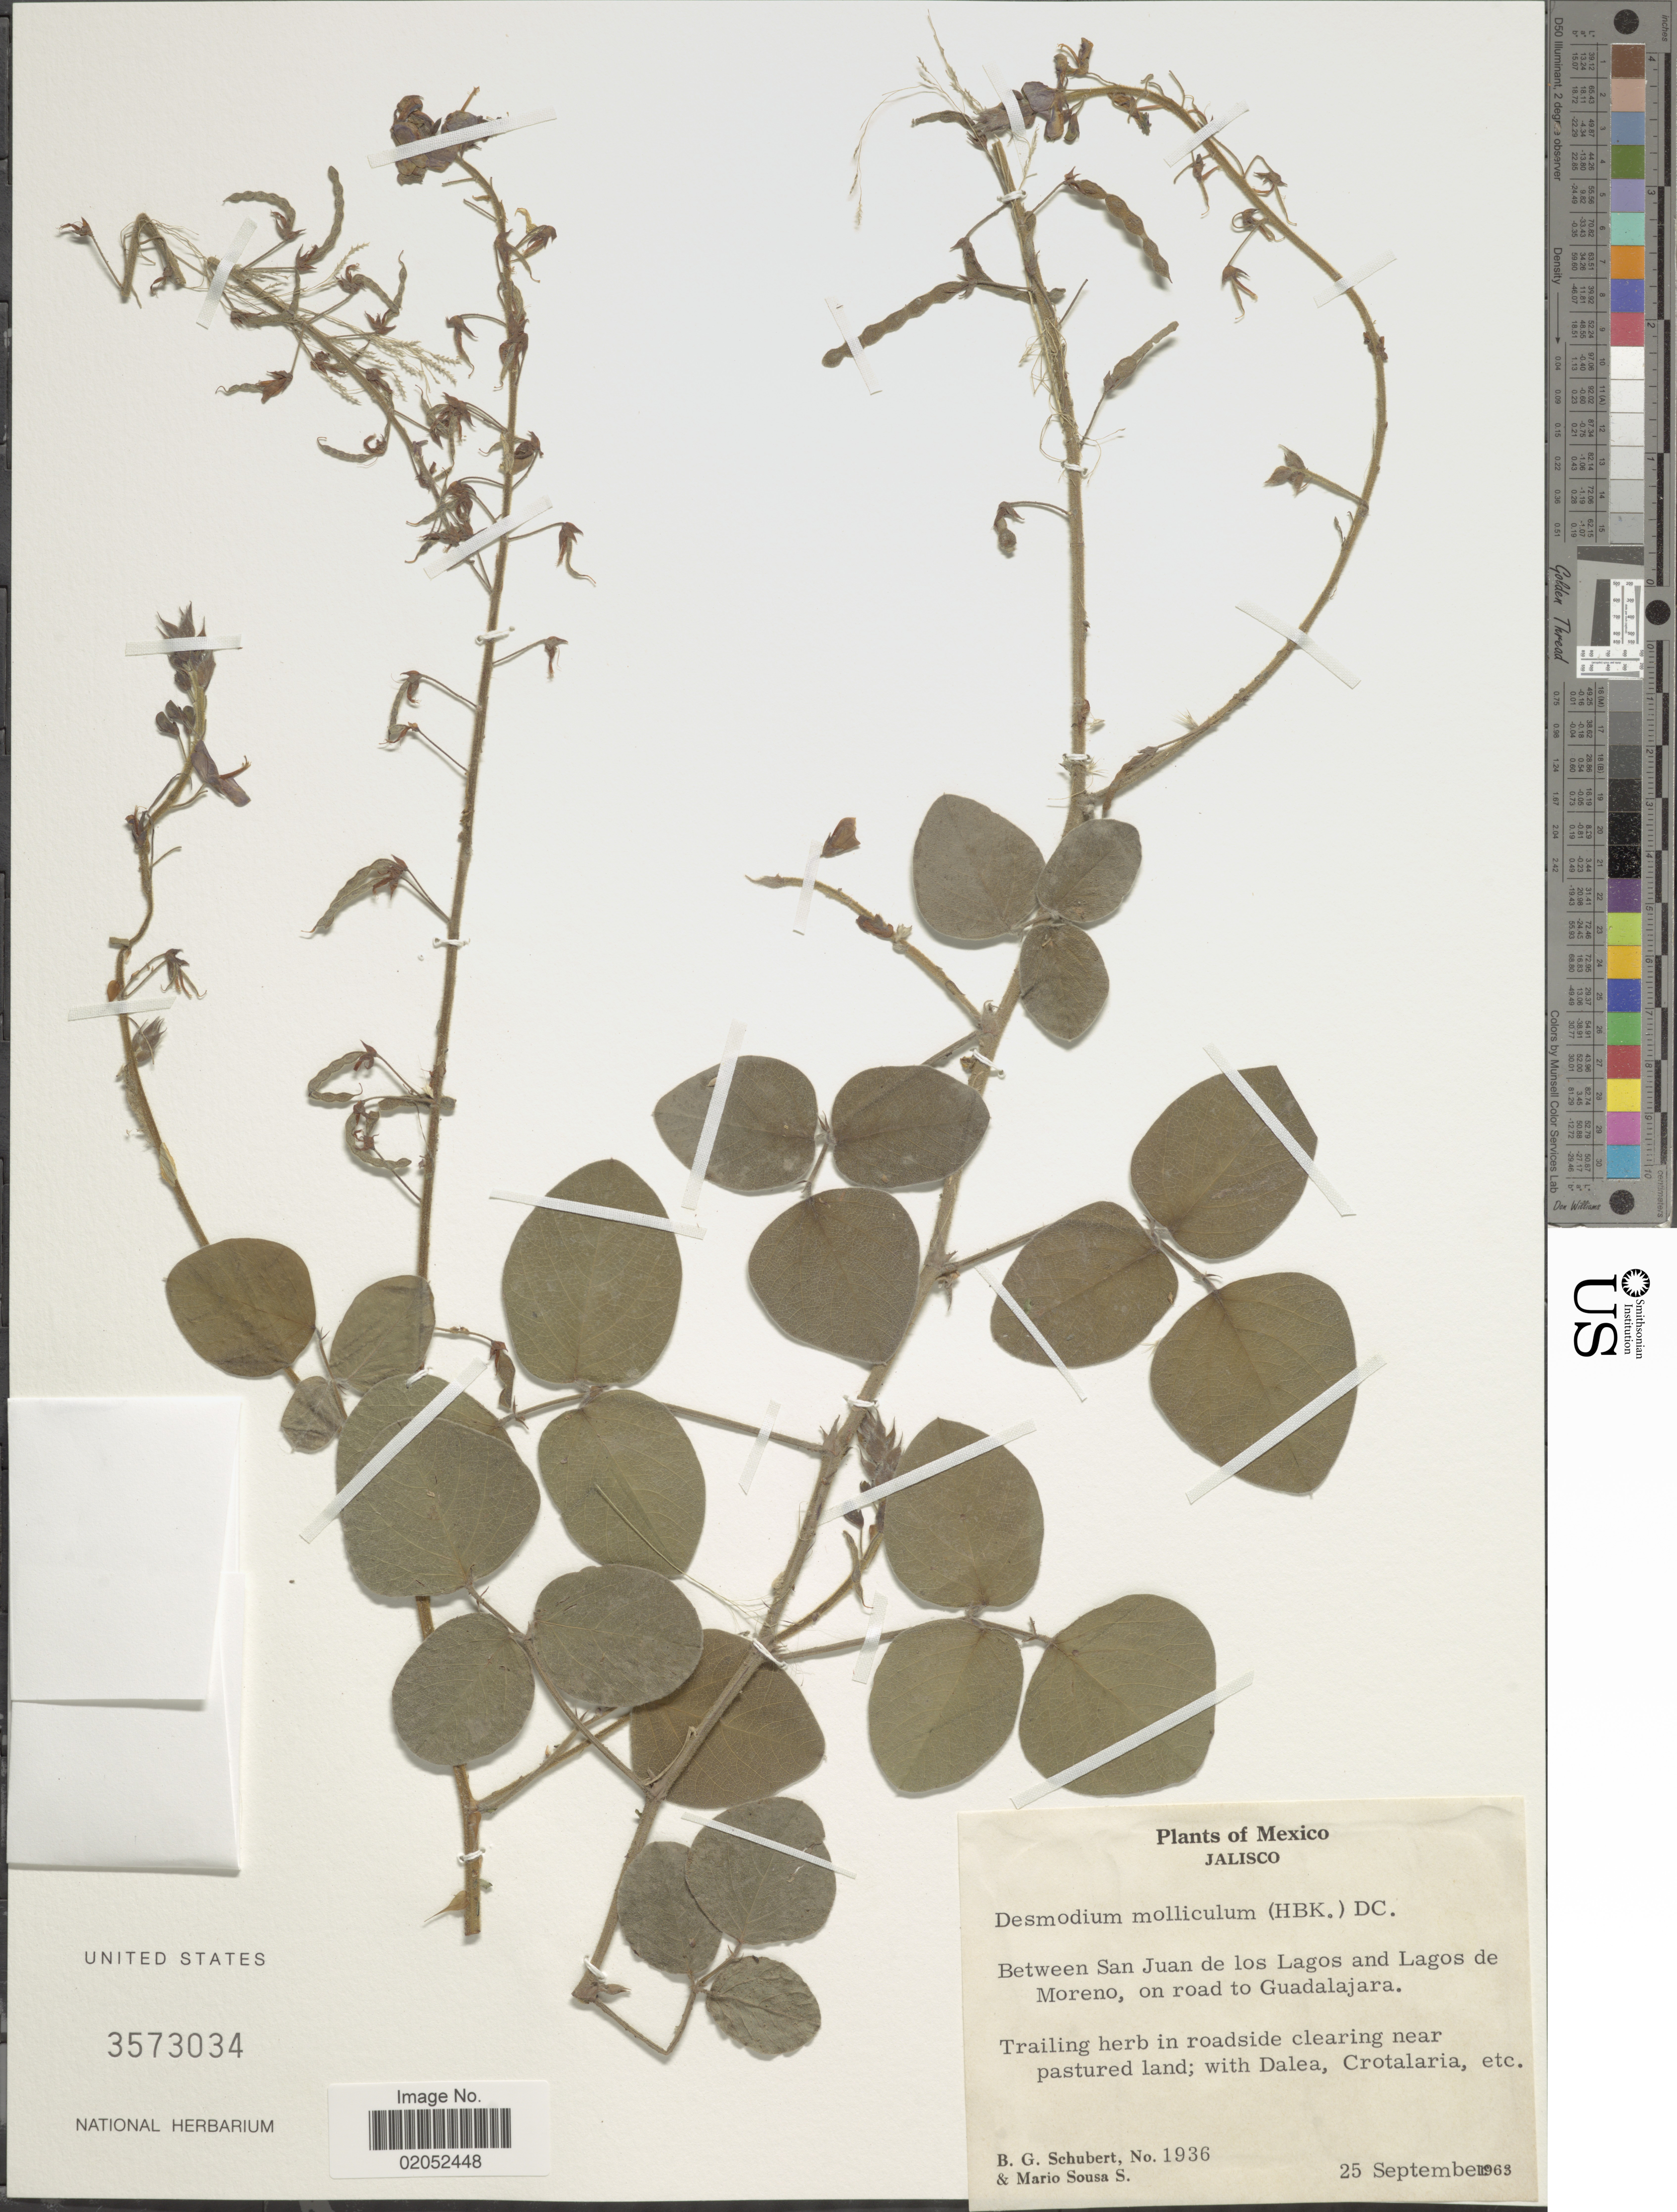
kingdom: Plantae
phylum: Tracheophyta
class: Magnoliopsida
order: Fabales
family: Fabaceae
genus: Desmodium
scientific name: Desmodium molliculum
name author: (Kunth) DC.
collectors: B. Schubert & M. Sousa S.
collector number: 1936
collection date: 1963-09-25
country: Mexico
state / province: Jalisco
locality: Mexico, Jalisco, Between San Juan de los Lagos and Lagos de Moreno, on road to Guadalajara.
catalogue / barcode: US 3573034